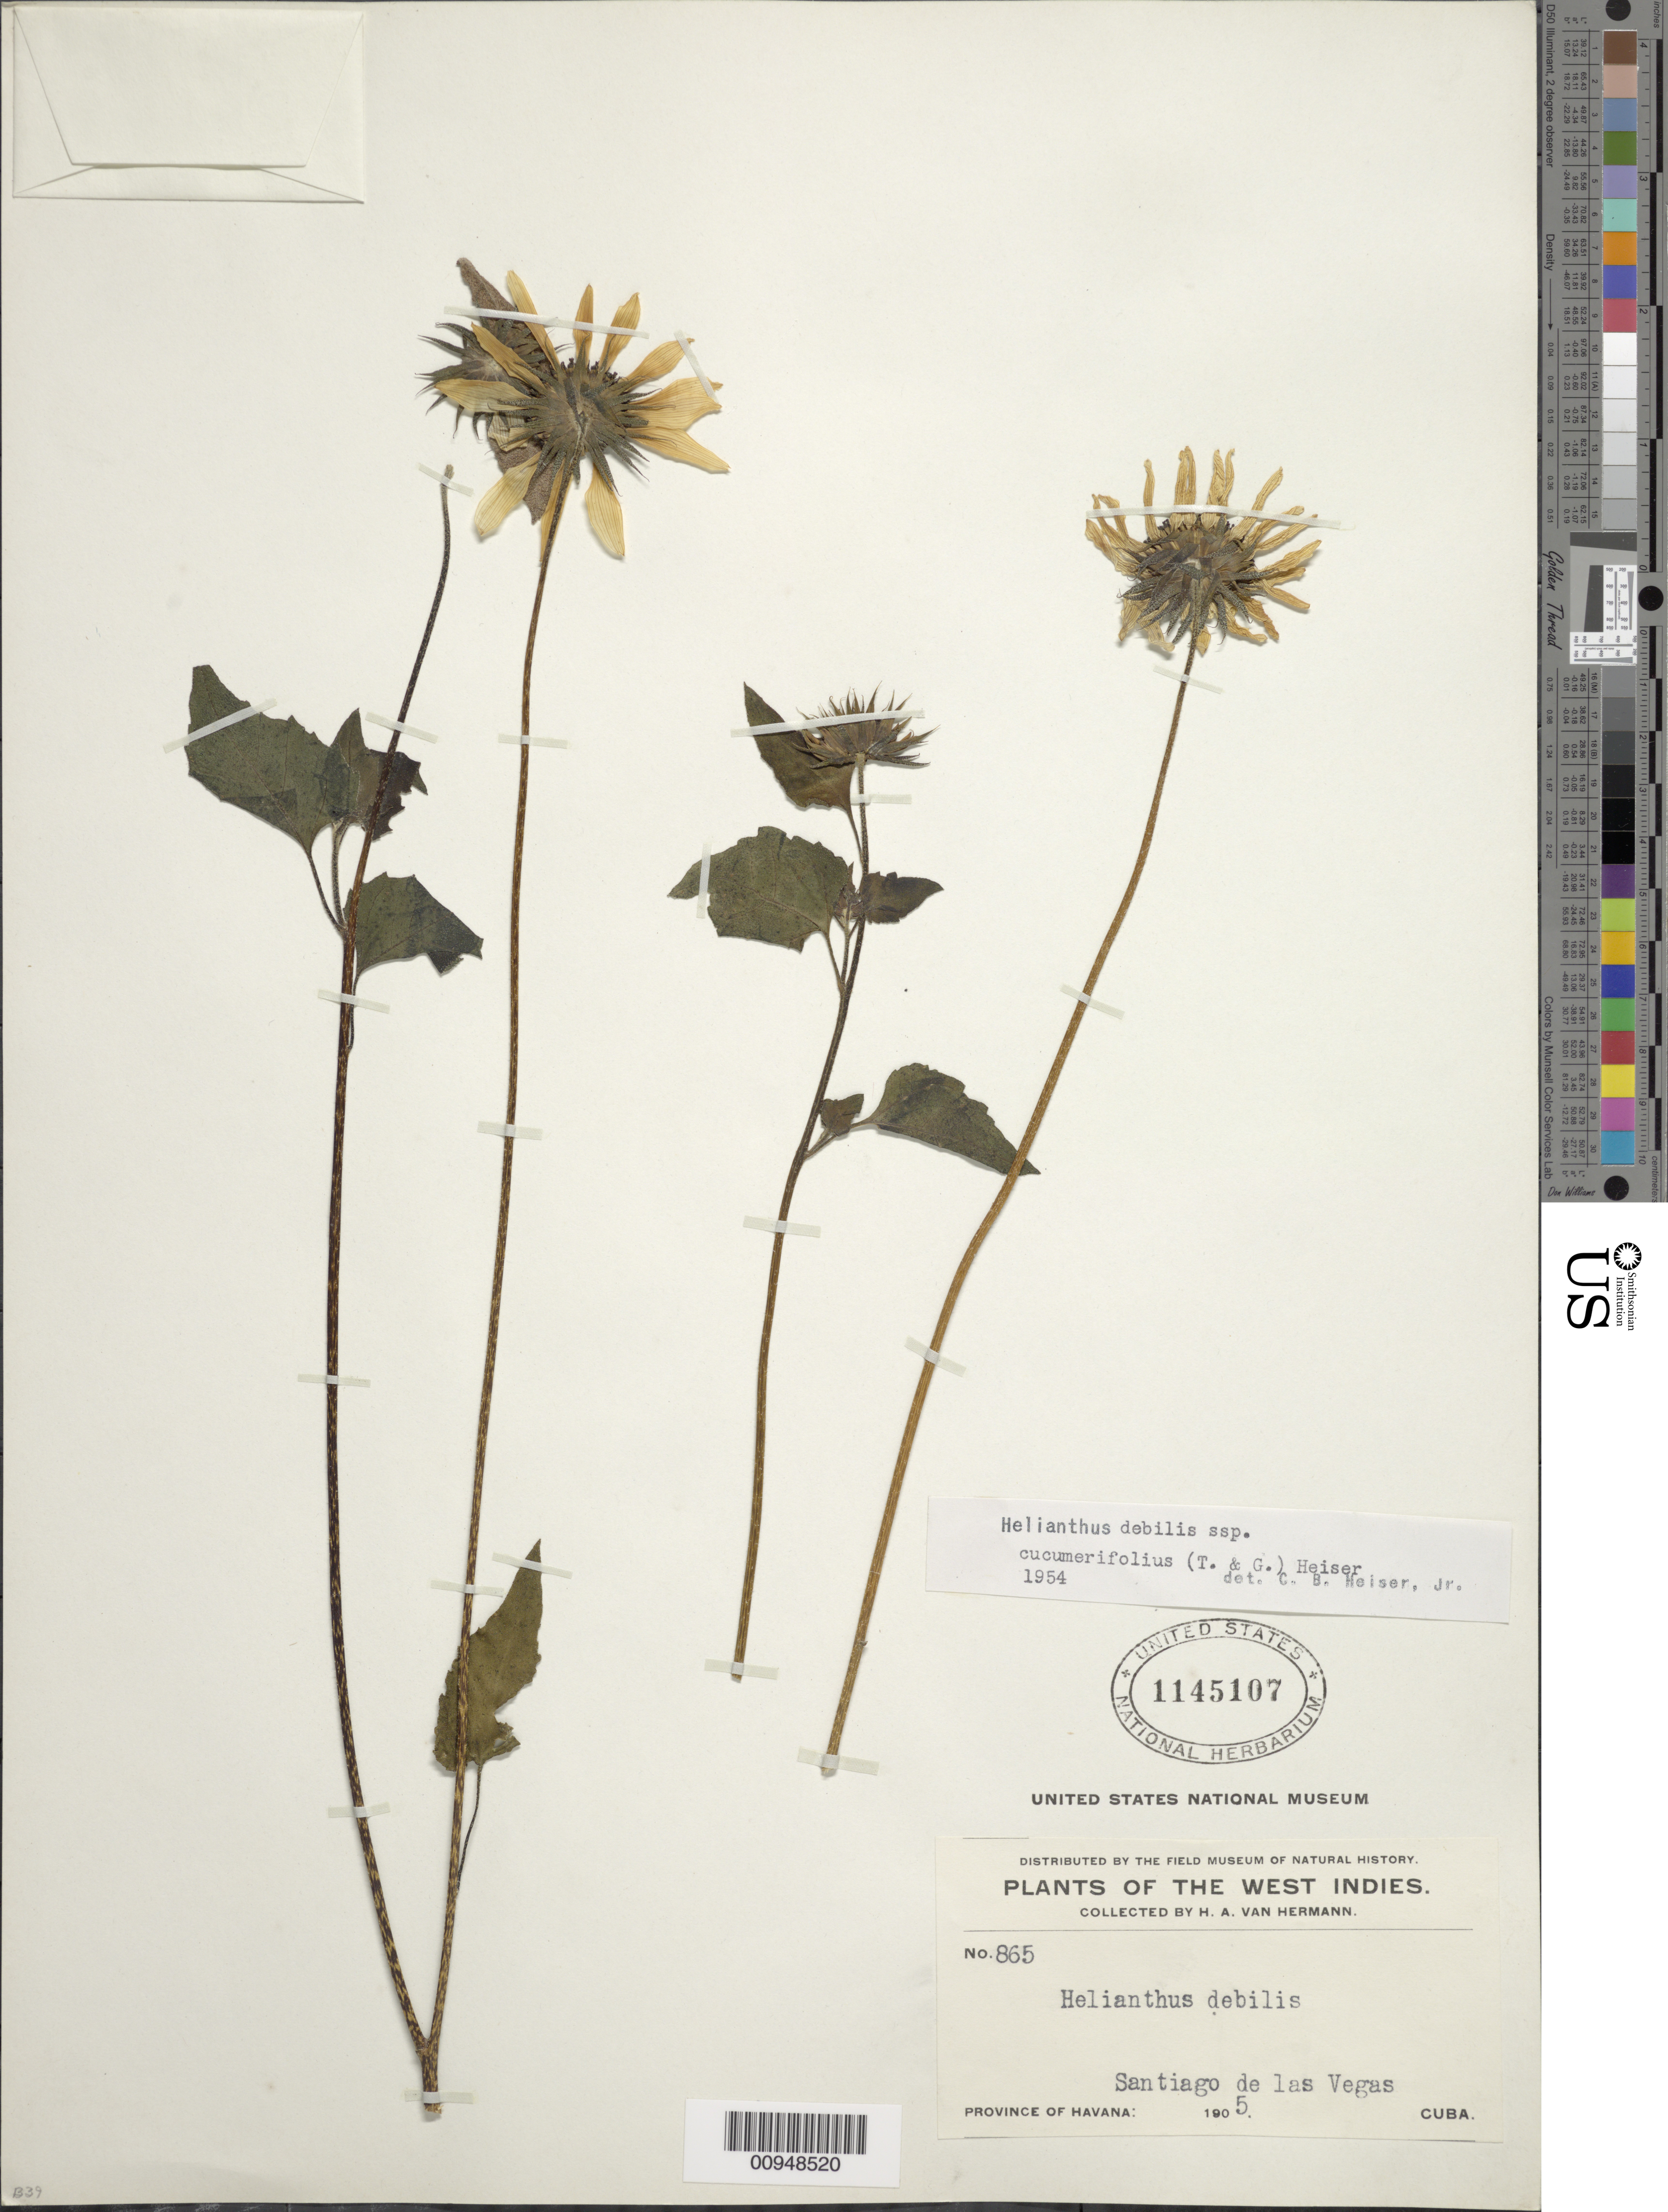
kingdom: Plantae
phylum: Tracheophyta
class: Magnoliopsida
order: Asterales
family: Asteraceae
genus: Helianthus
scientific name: Helianthus debilis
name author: Nutt.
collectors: H. A. Van Hermann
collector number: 865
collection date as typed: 1905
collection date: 1905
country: Cuba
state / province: La Habana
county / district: Municipio Boyeros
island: Cuba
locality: Santiago de las Vegas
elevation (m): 97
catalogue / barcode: US 1145107